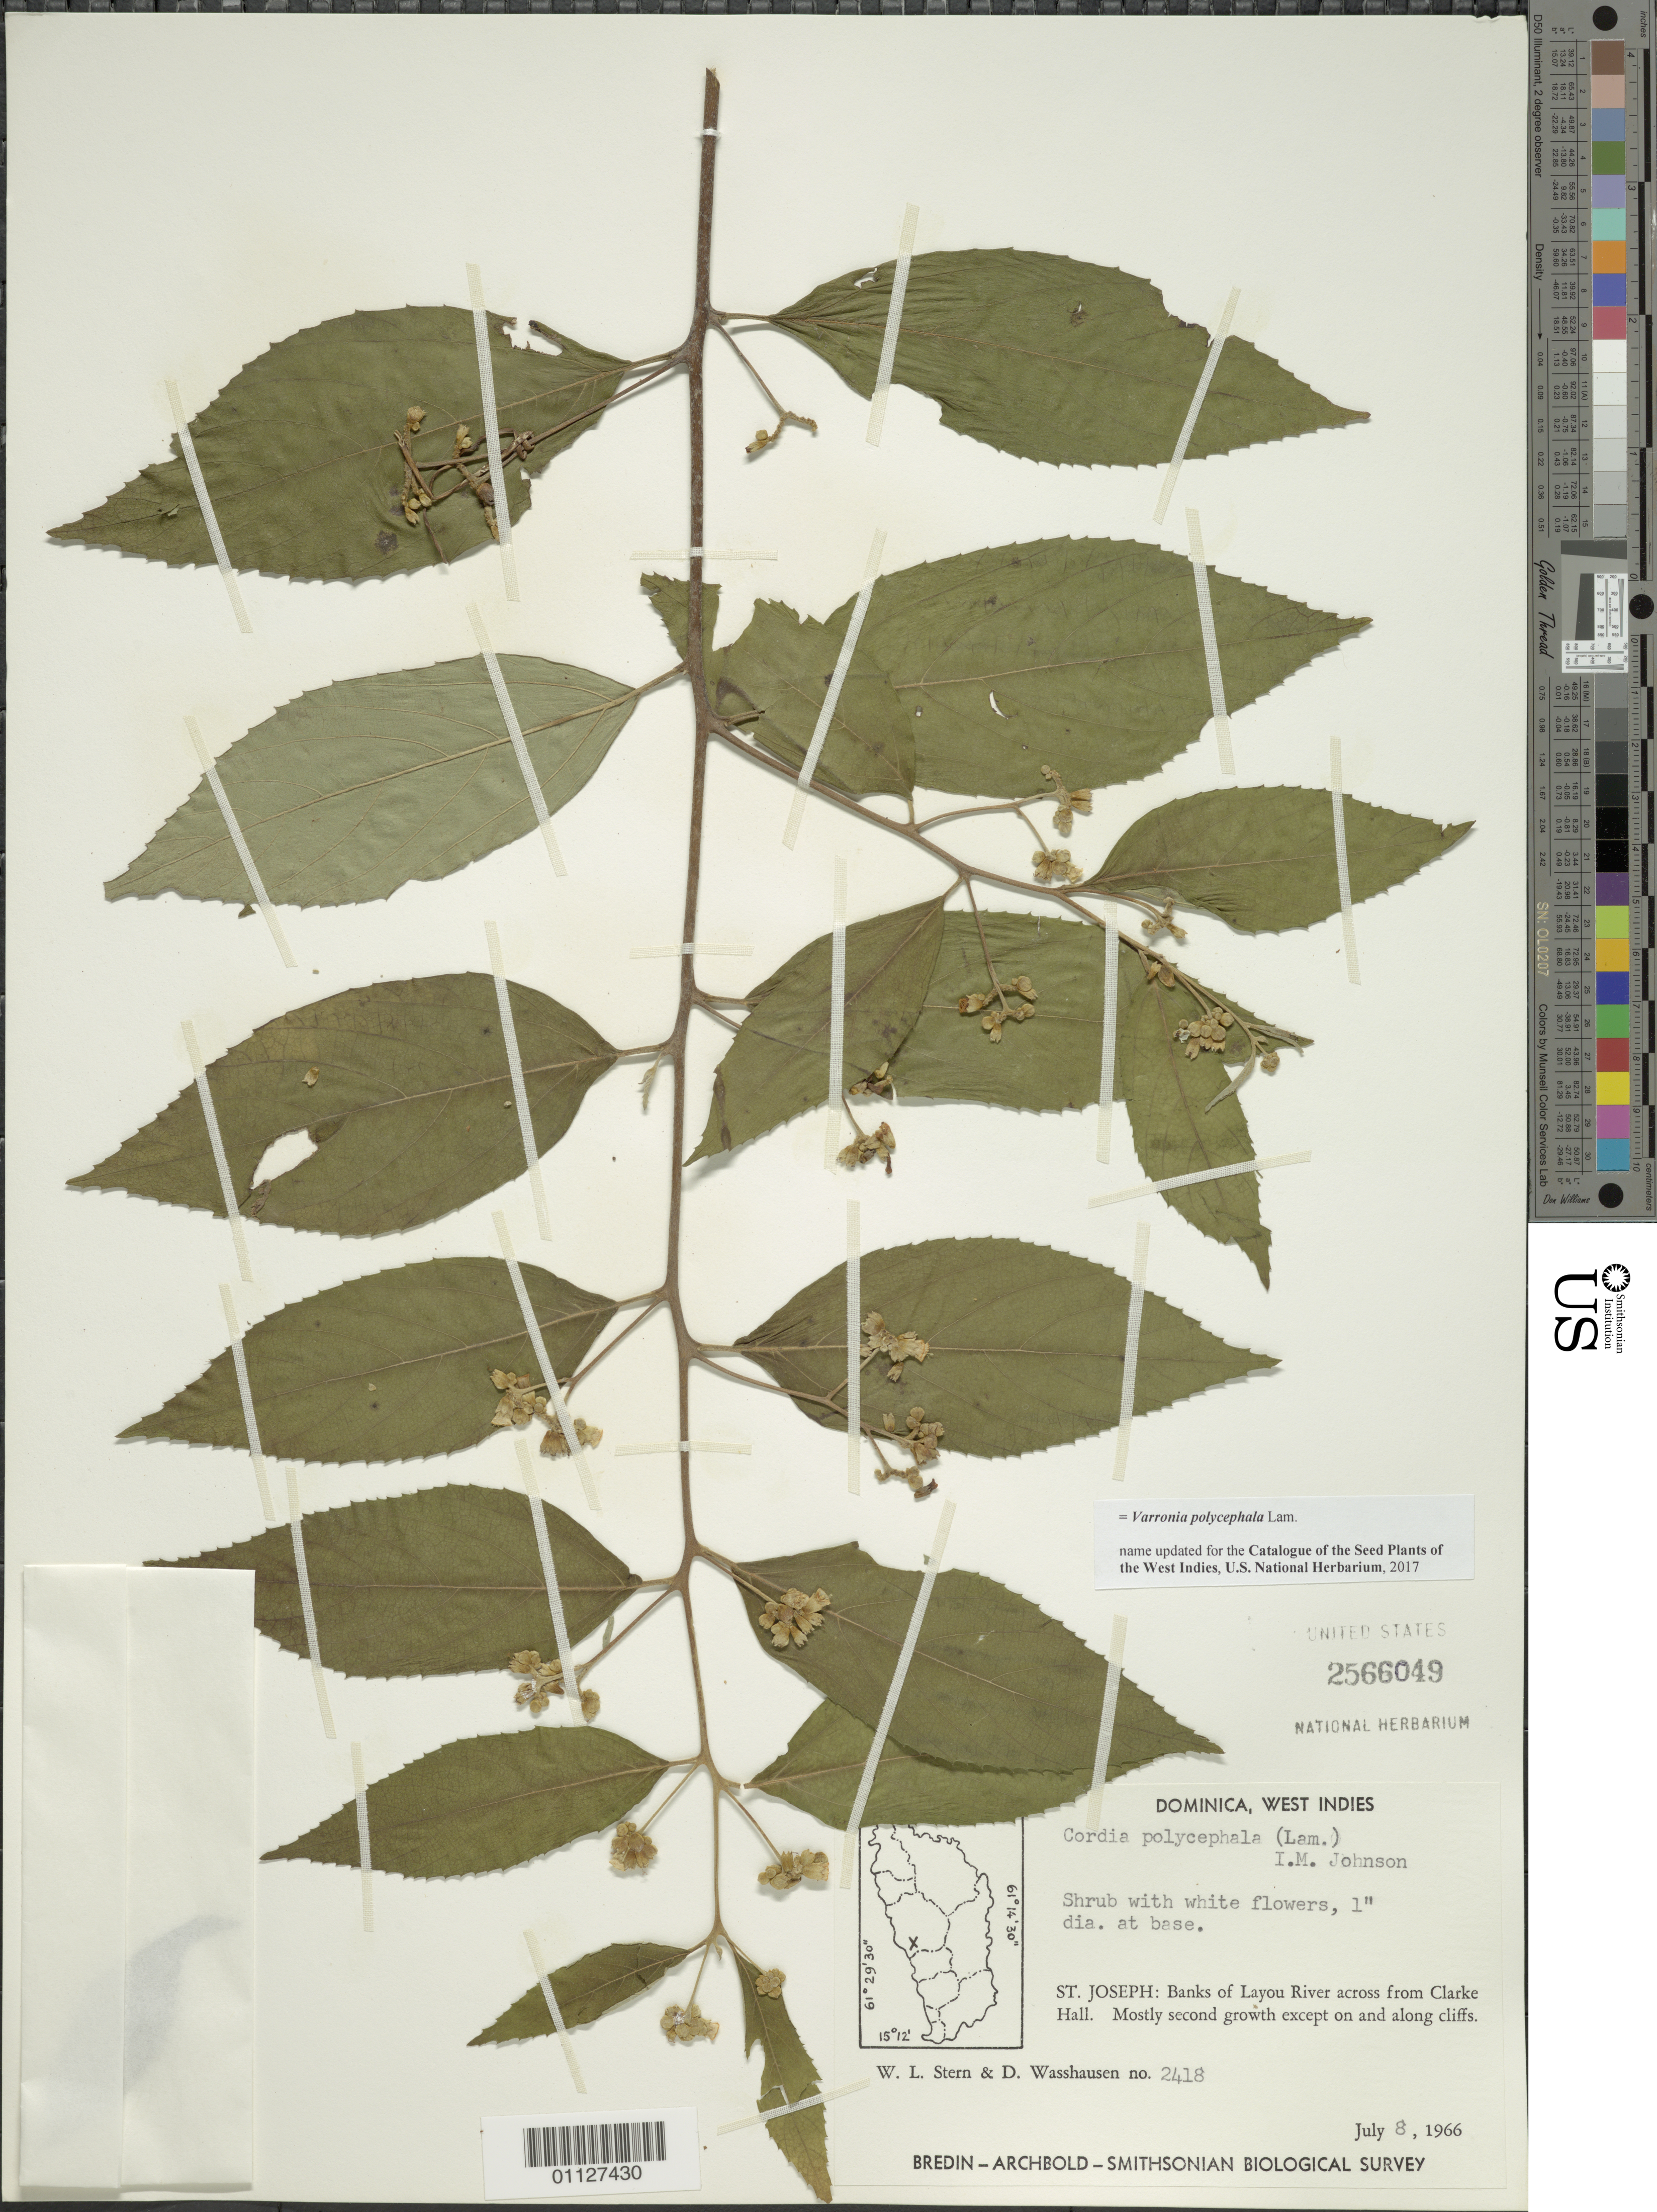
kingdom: Plantae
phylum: Tracheophyta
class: Magnoliopsida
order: Boraginales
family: Cordiaceae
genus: Varronia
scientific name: Varronia polycephala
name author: Lam.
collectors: W. L. Stern & D. C. Wasshausen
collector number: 2418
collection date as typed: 08 Jul 1966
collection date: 1966-07-08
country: Dominica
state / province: St. Joseph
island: Dominica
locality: Banks of Layou River across from Clarke Hall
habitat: mostly second growth except on and along cliffs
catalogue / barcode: US 2566049